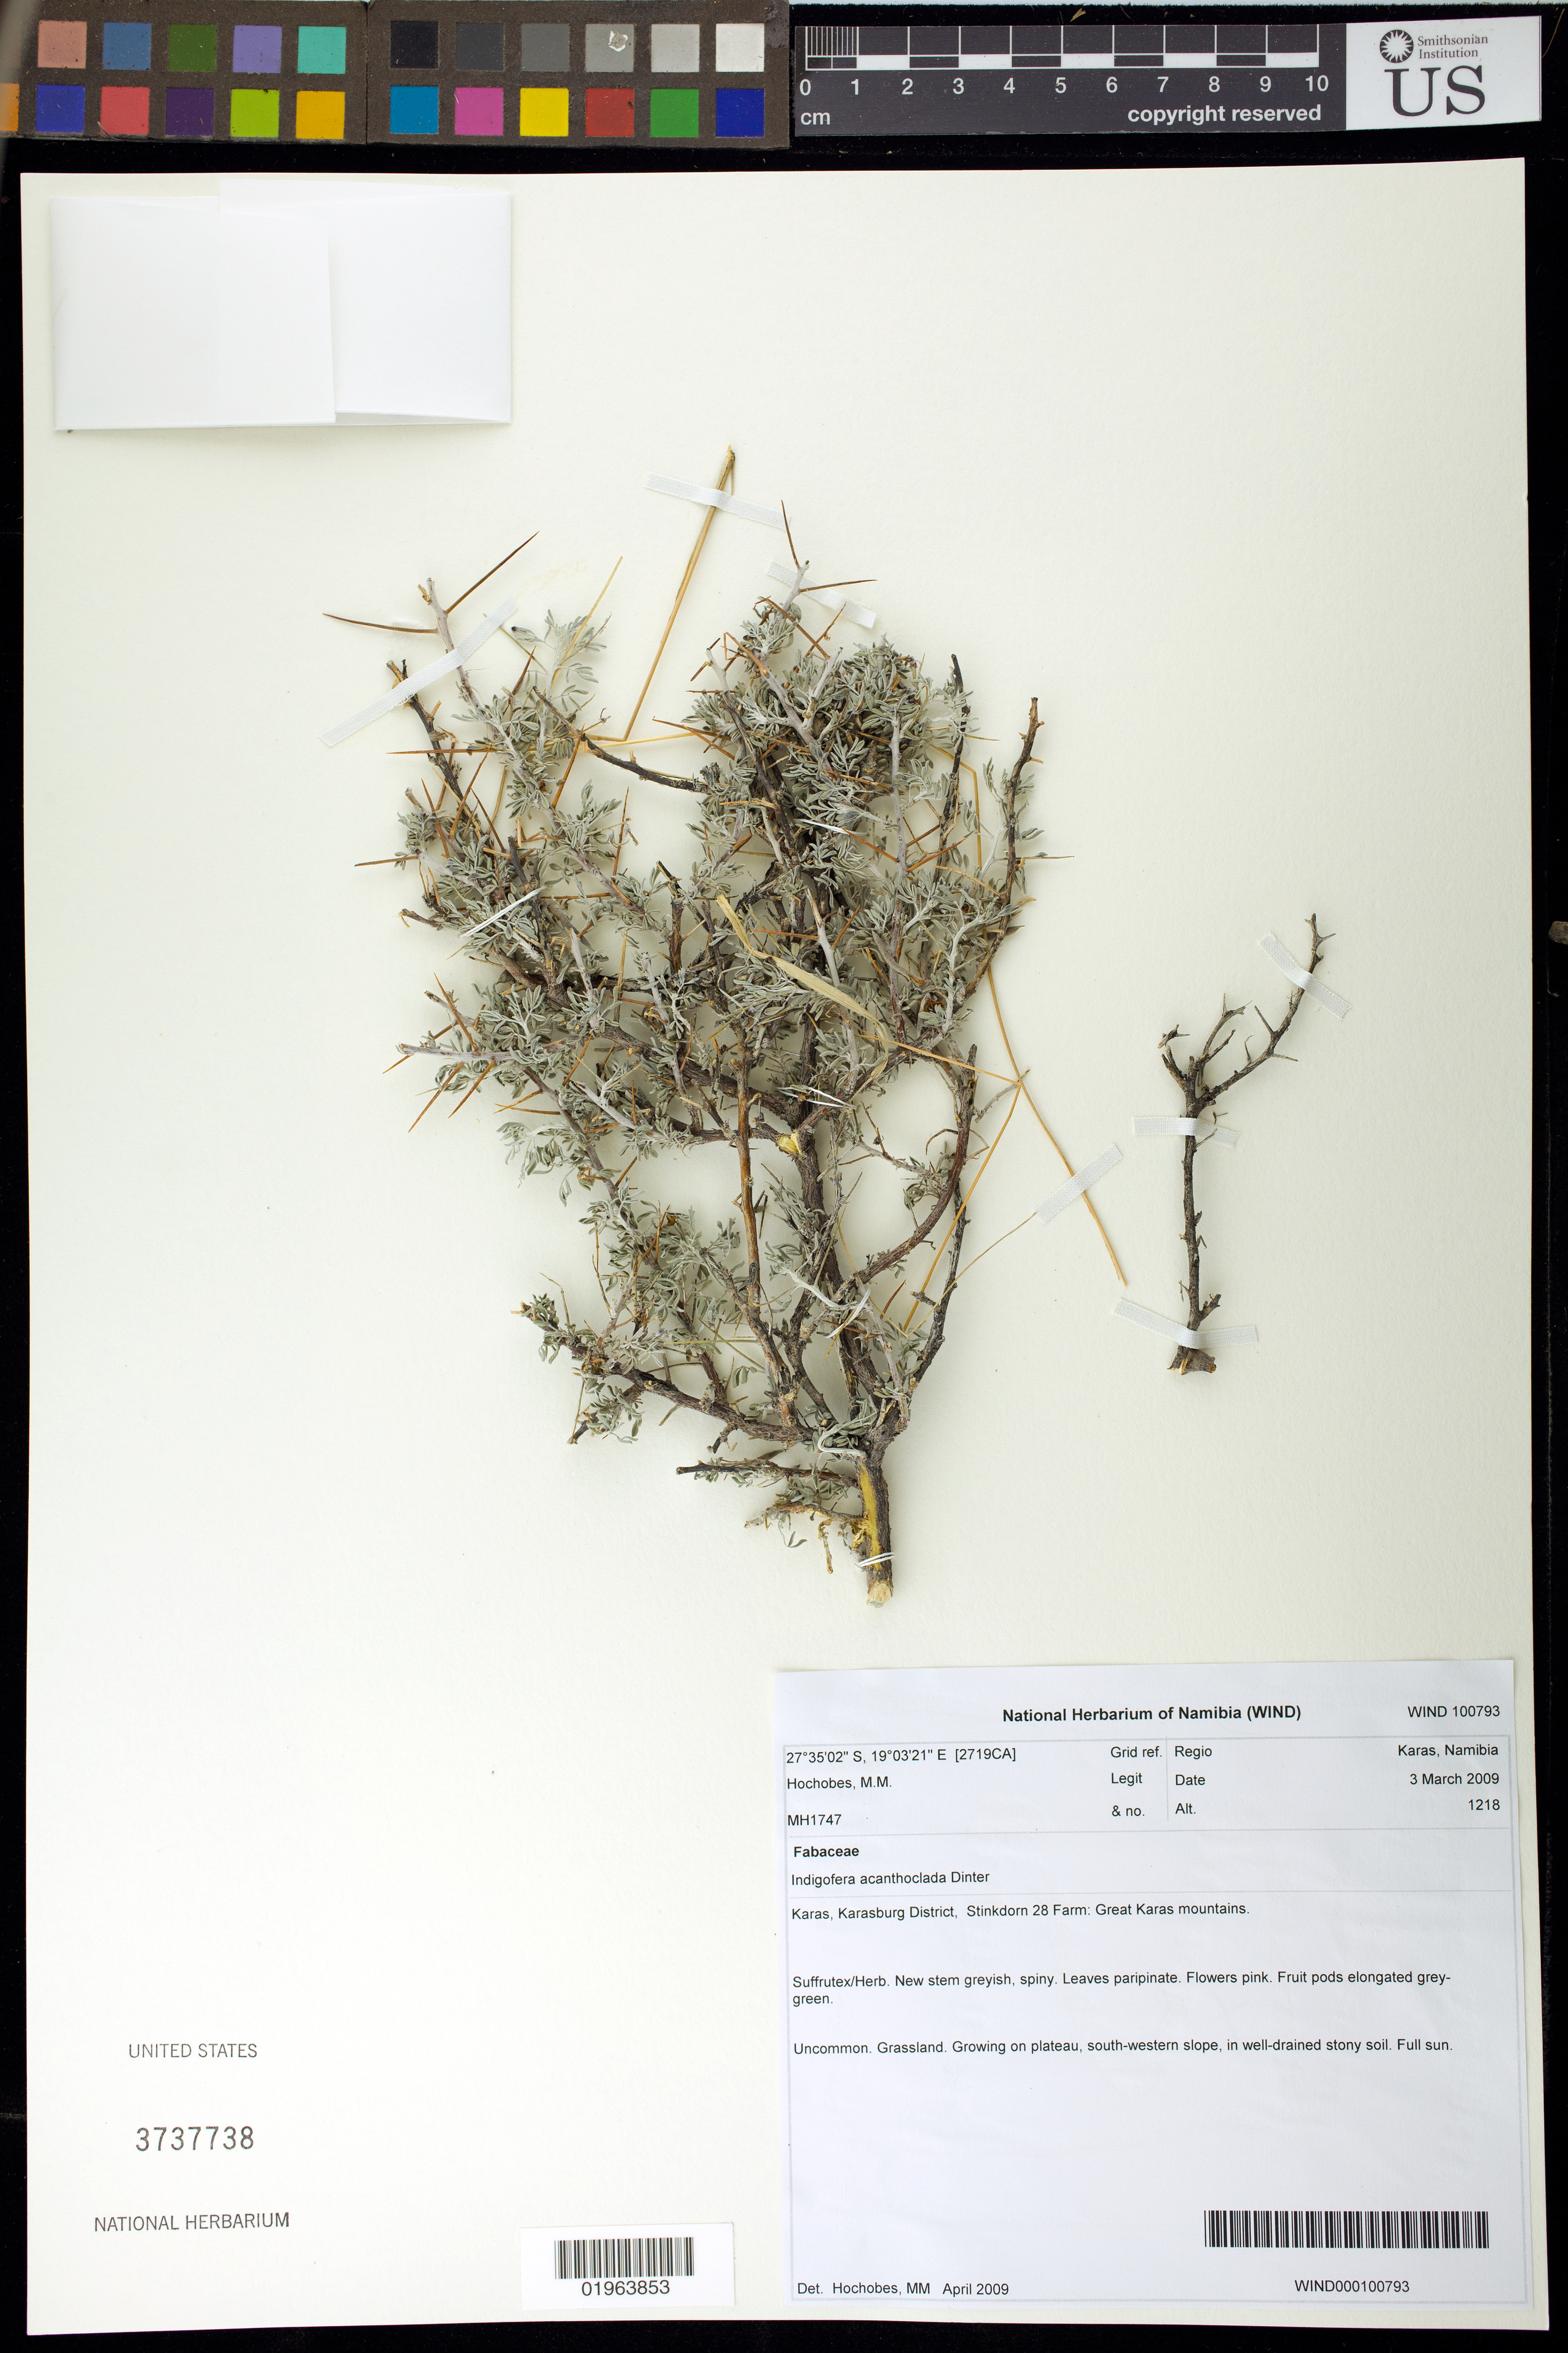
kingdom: Plantae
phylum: Tracheophyta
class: Magnoliopsida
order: Fabales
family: Fabaceae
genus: Indigofera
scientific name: Indigofera acanthoclada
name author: Dinter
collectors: M. Hochobes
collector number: MH1747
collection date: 2009-03-03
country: Namibia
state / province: Karas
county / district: Karasburg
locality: Stinkdorn 28 Farm, Great Karas Mts.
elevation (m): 1218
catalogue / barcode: US 3737738